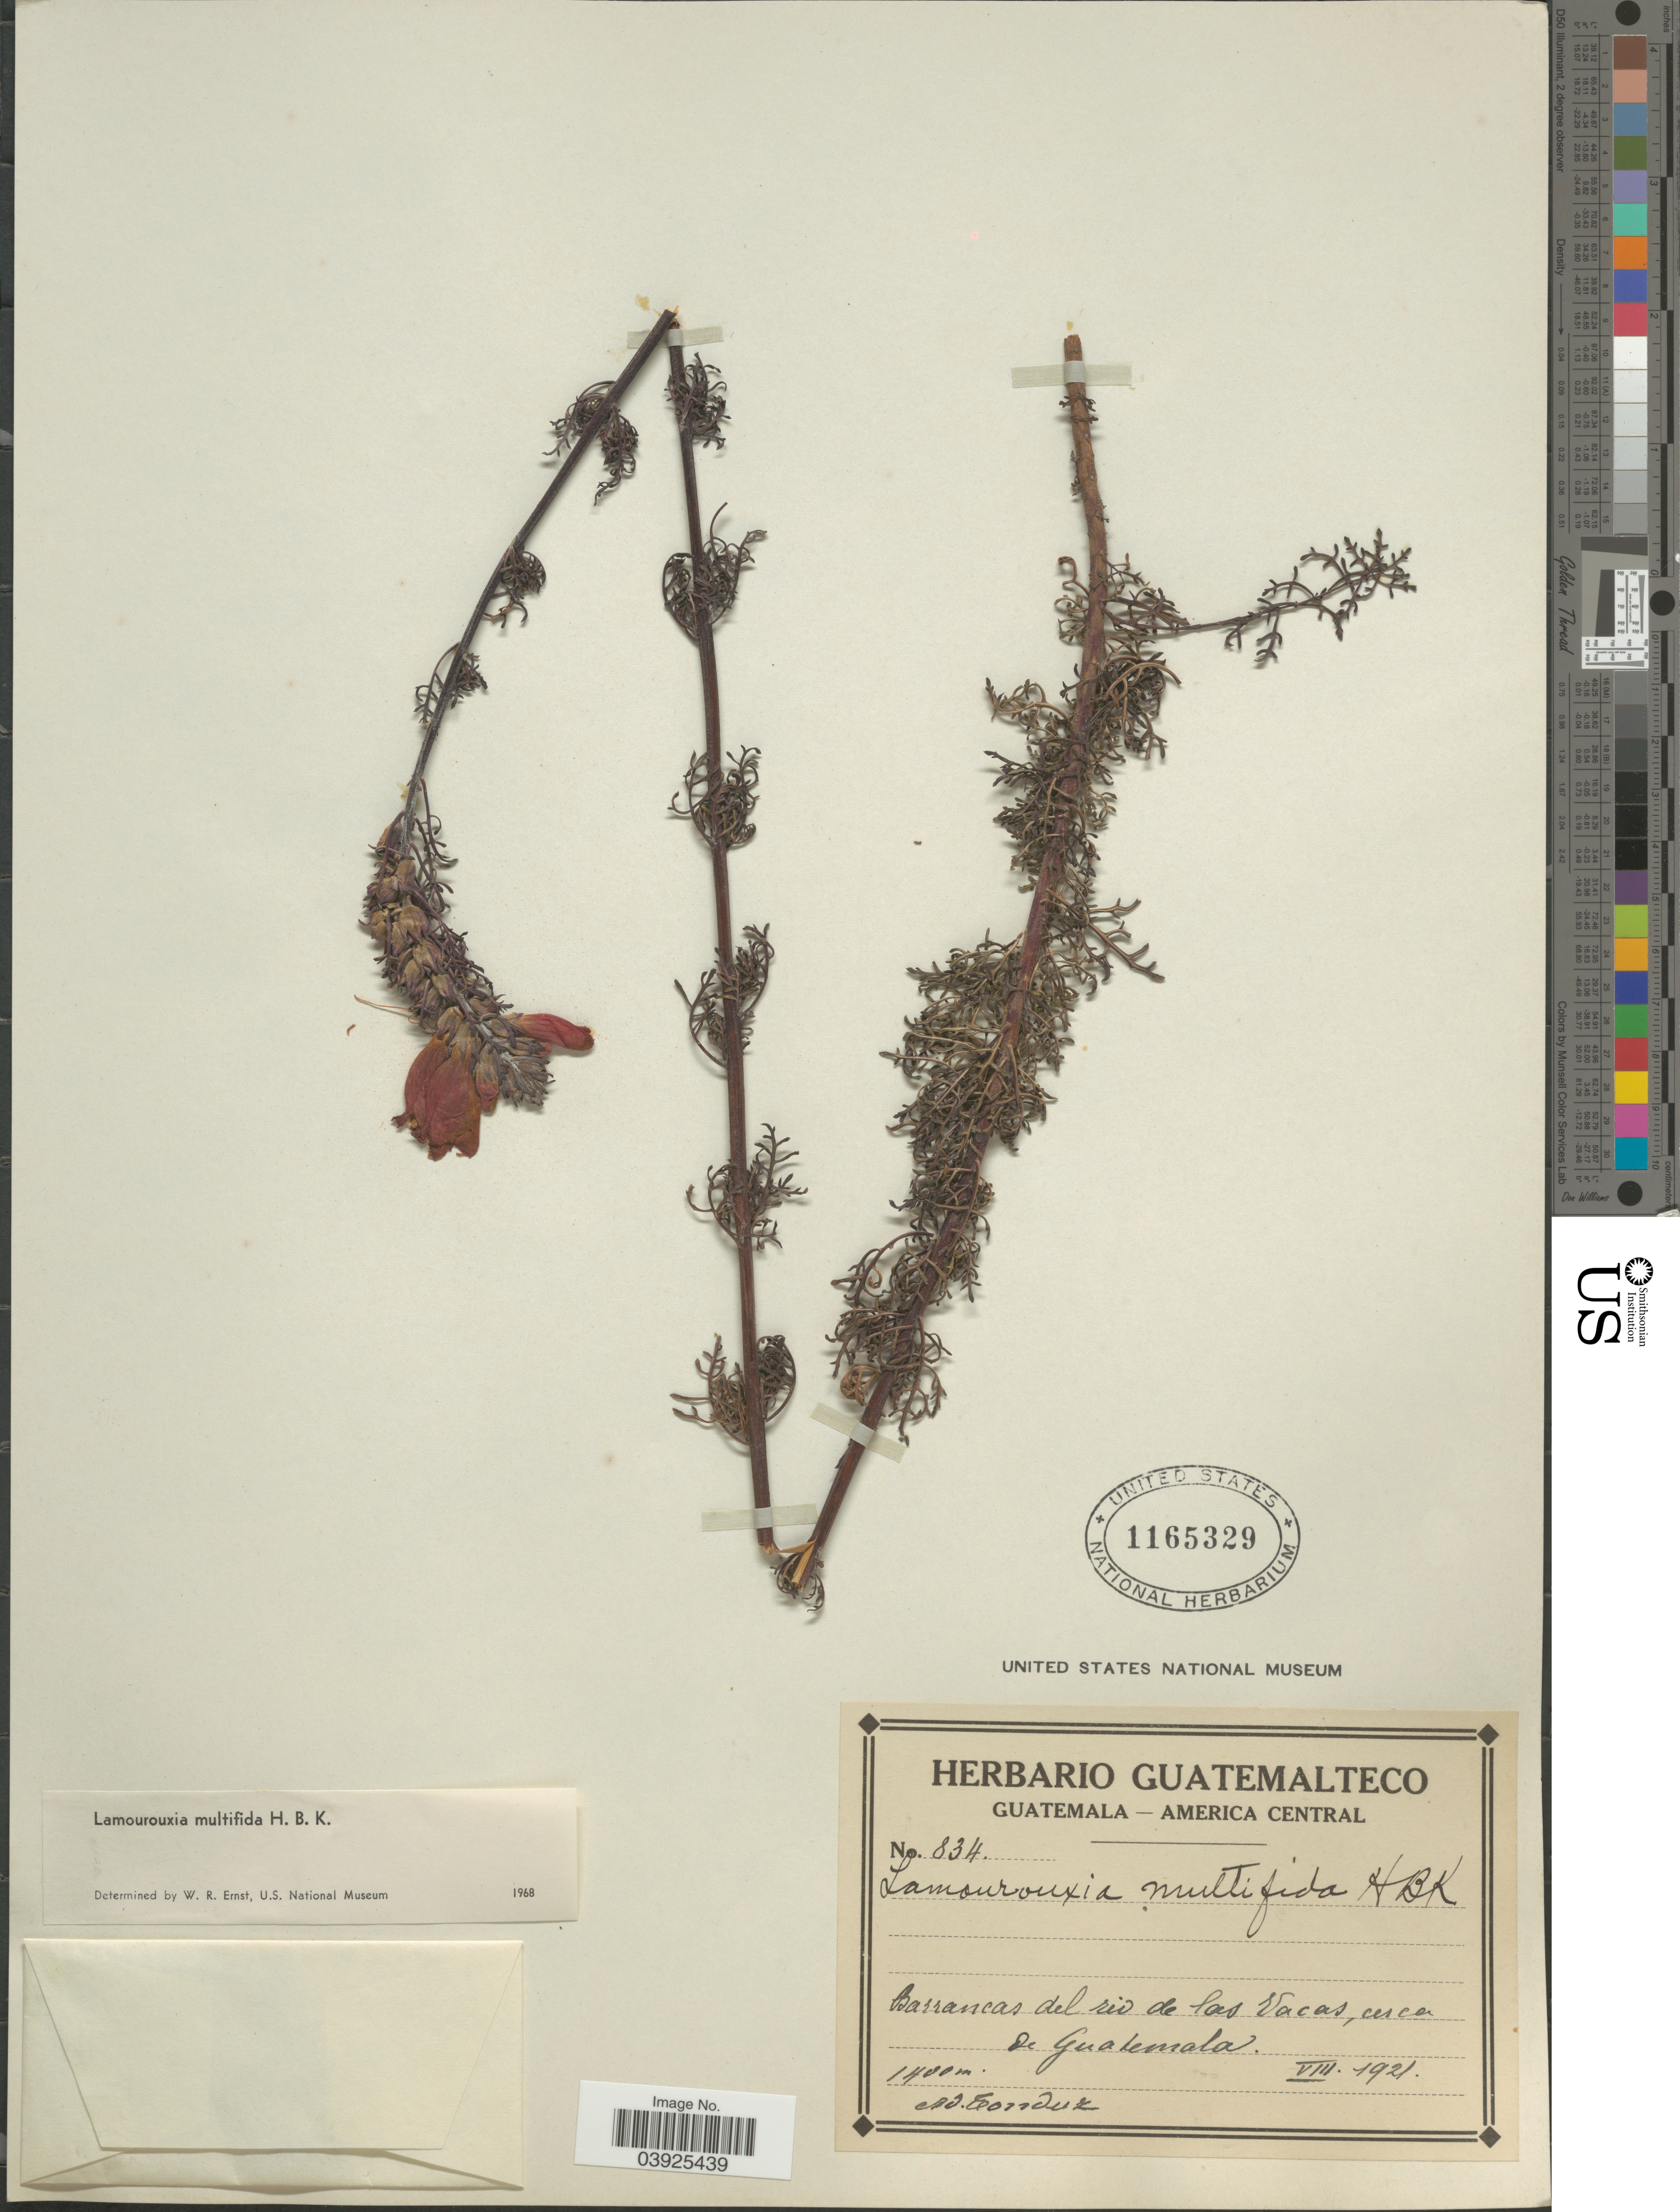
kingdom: Plantae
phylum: Tracheophyta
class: Magnoliopsida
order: Lamiales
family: Orobanchaceae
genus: Lamourouxia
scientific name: Lamourouxia multifida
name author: Kunth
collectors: A. Tonduz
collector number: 834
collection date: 1921-08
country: Guatemala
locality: Barrancas del rio de las Vacas, cerca de Guatemala.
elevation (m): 1400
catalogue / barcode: US 1165329